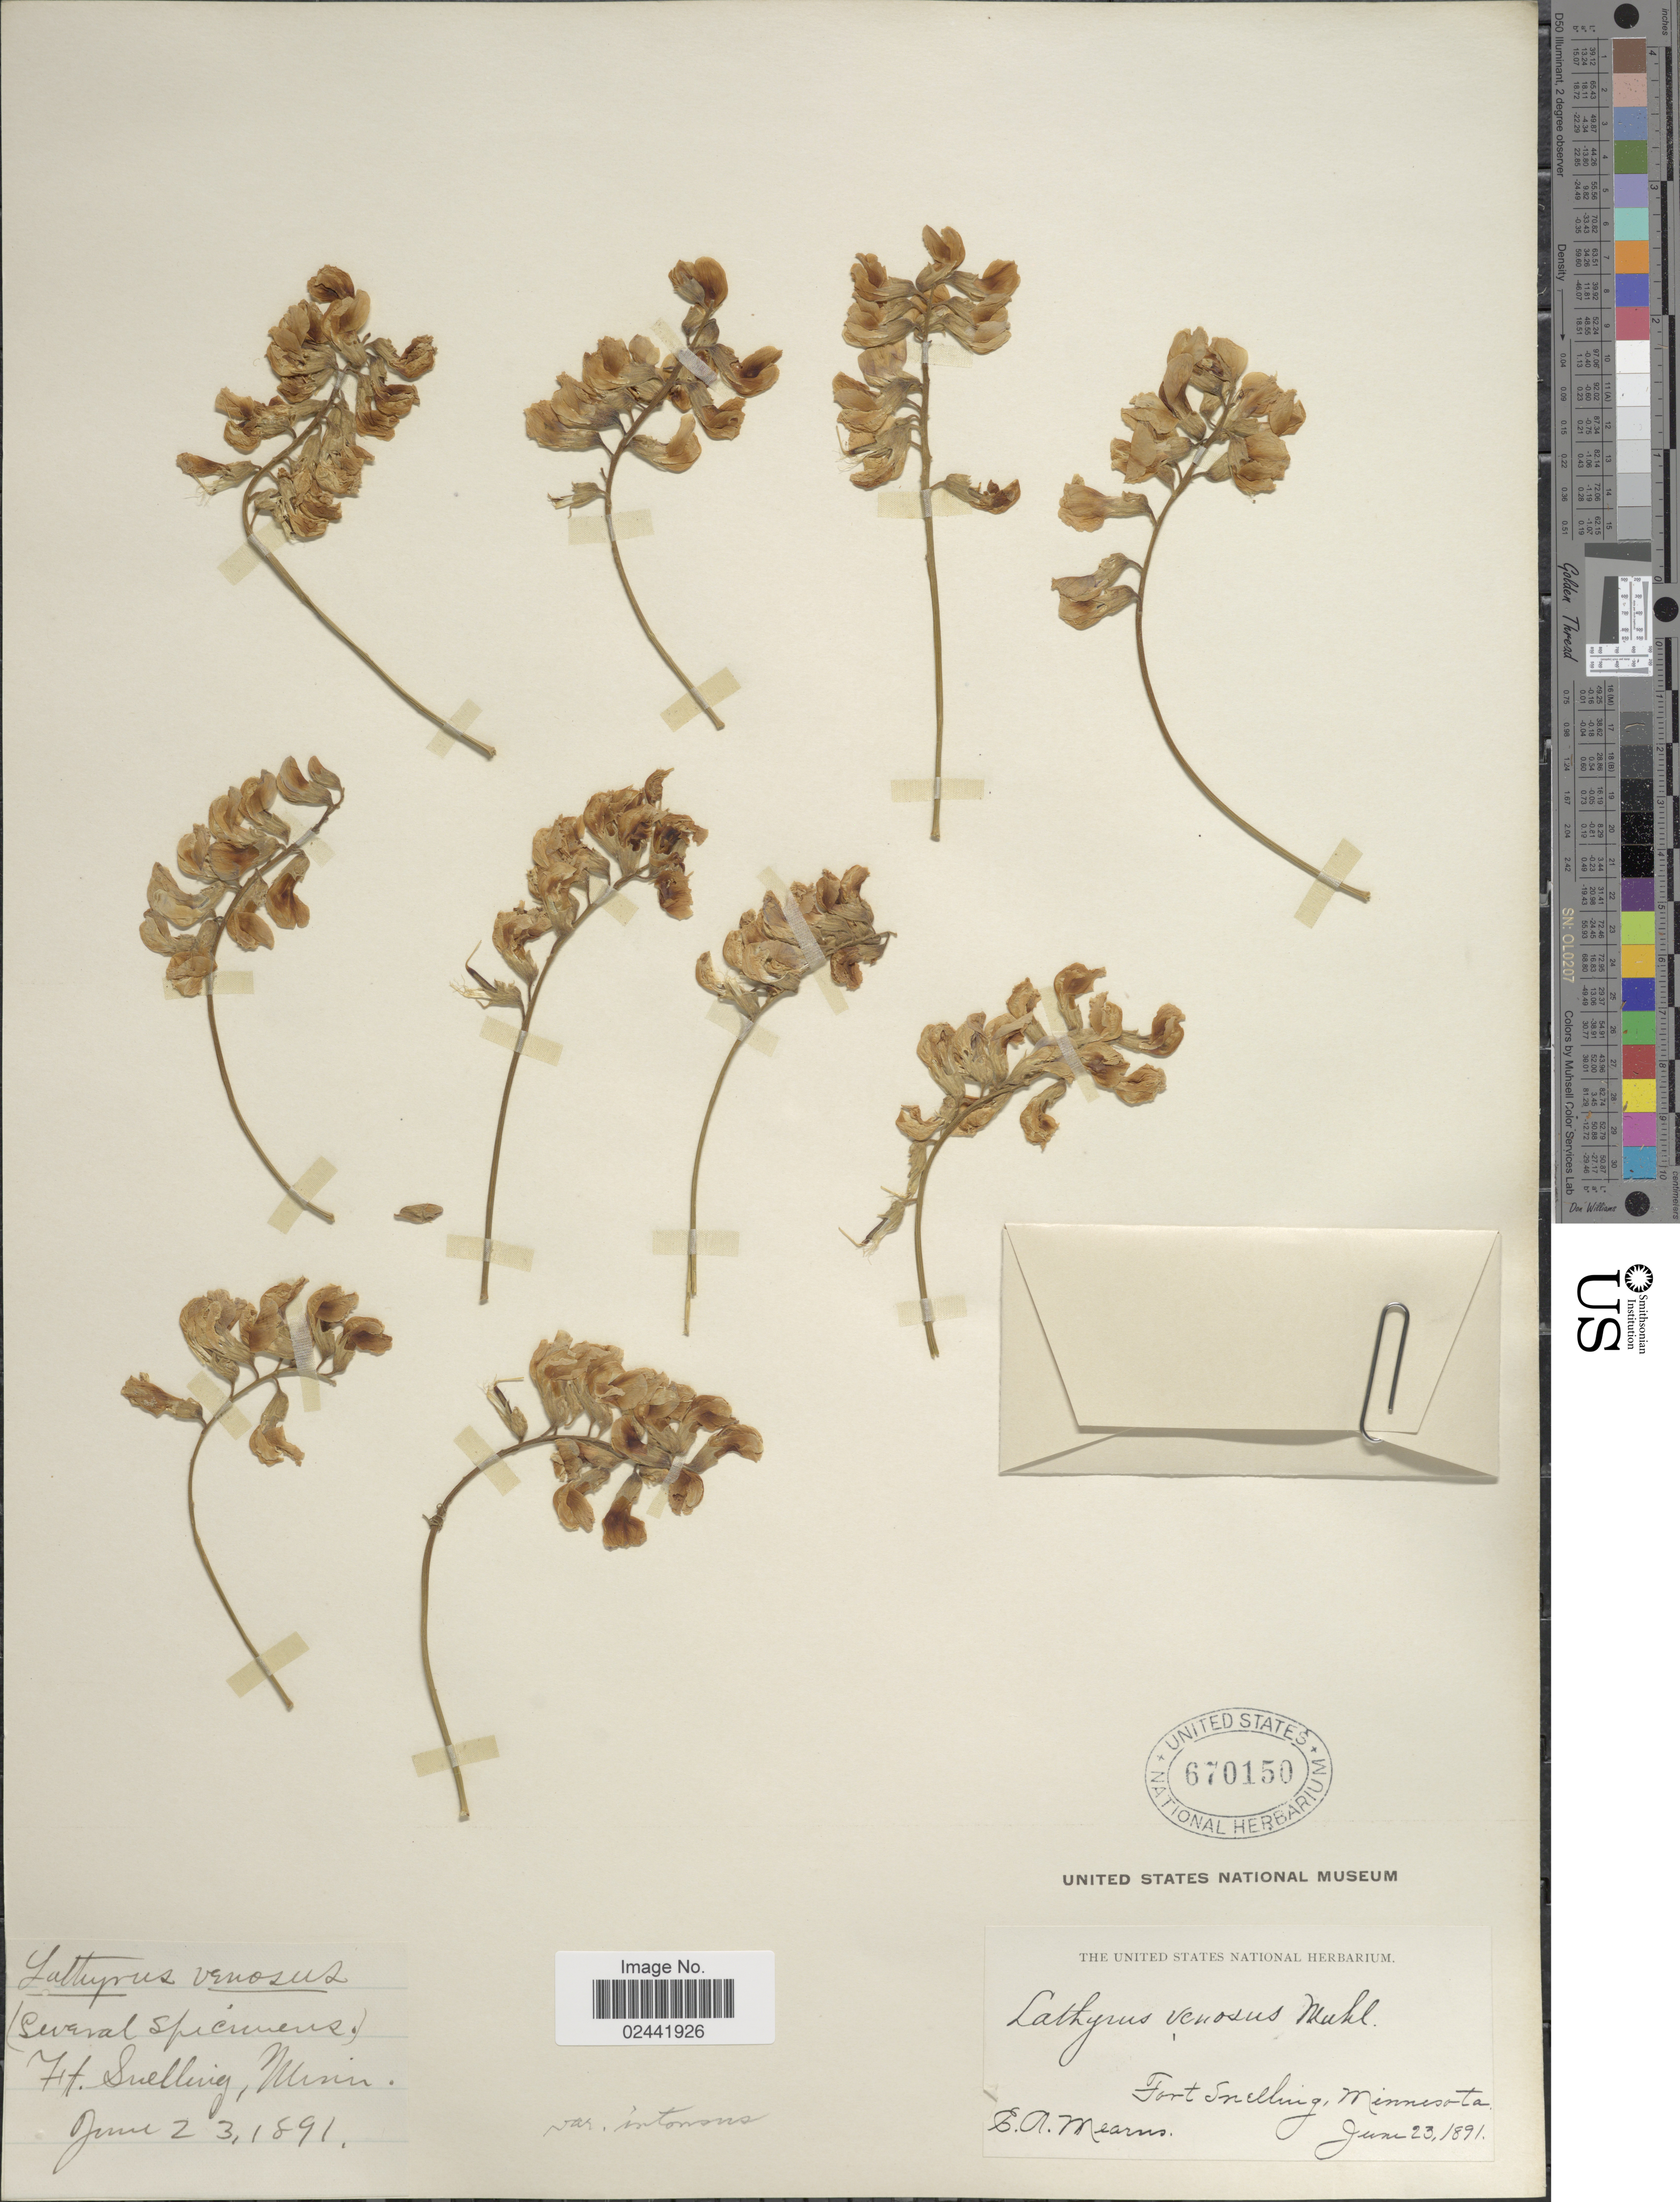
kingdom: Plantae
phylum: Tracheophyta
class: Magnoliopsida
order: Fabales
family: Fabaceae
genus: Lathyrus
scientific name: Lathyrus venosus var. intonsus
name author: Butters & H. St. John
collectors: E. A. Mearns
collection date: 1891-06-23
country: United States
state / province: Minnesota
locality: Fort Snelling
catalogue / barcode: US 670150